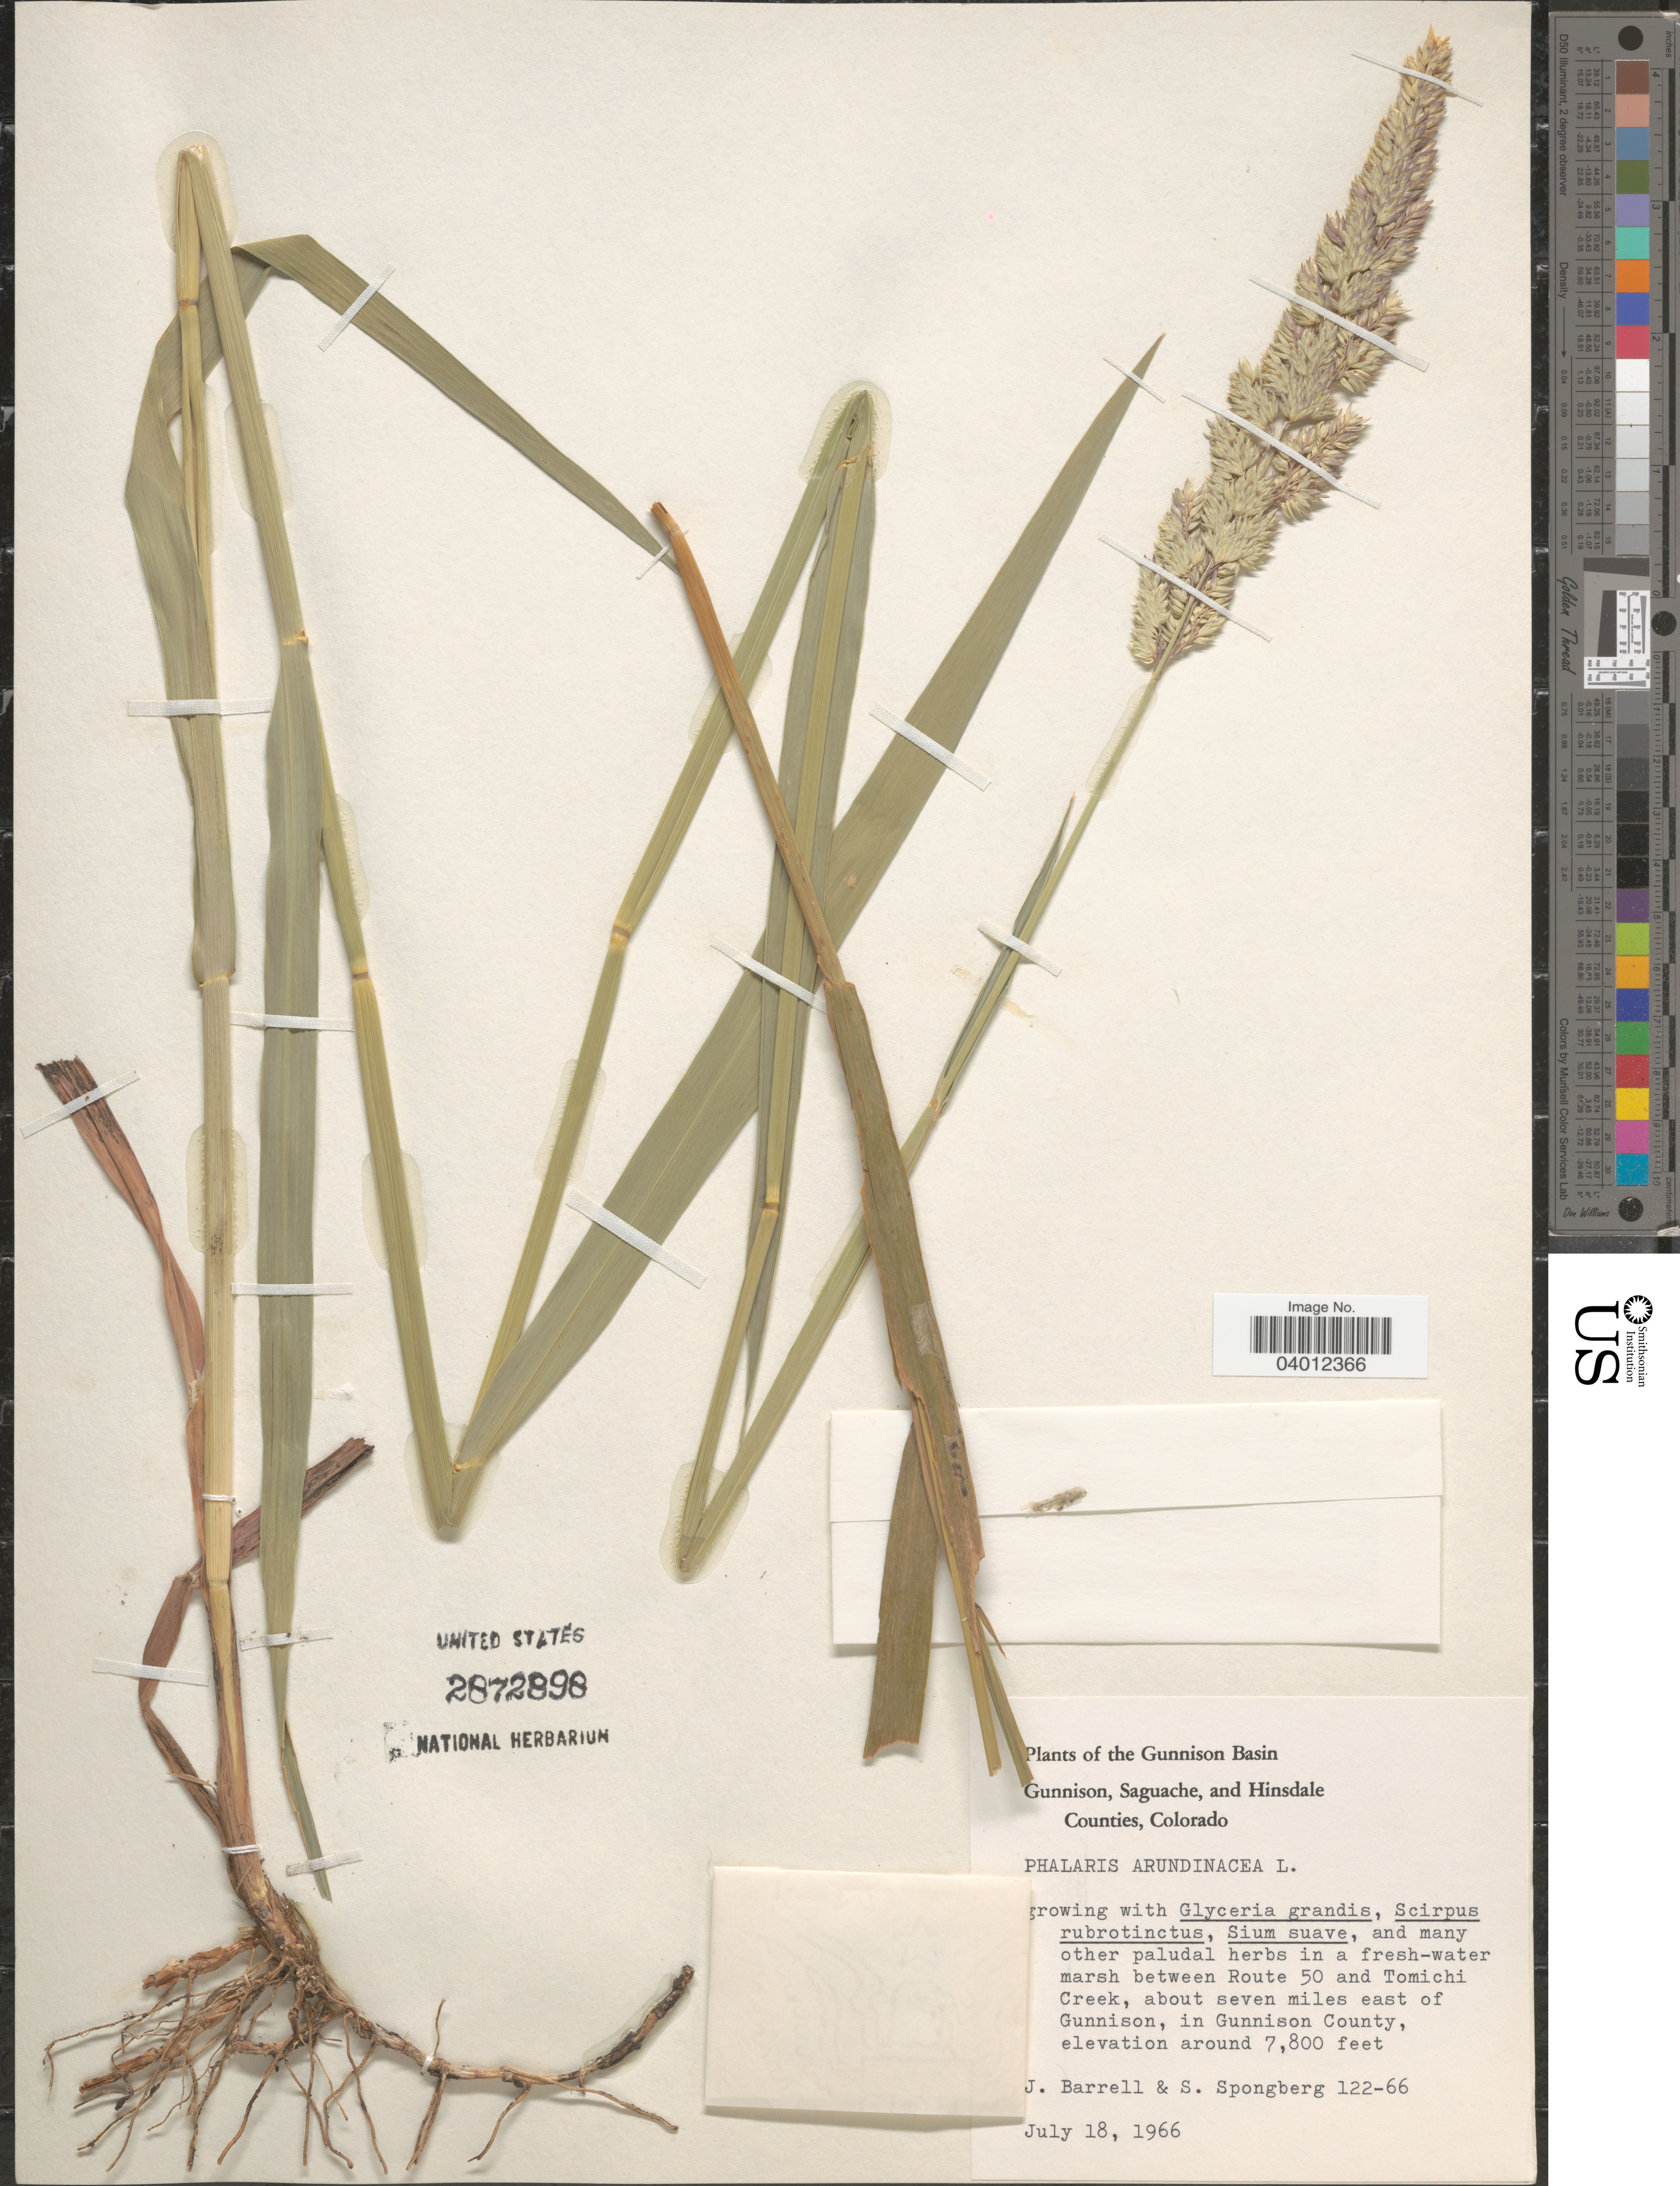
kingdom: Plantae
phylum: Tracheophyta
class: Liliopsida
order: Poales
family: Poaceae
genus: Phalaris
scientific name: Phalaris arundinacea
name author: L.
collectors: J. Barrell & S. A.Spongberg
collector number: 122-66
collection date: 1966-07-18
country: United States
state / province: Colorado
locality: The Gunnison Basin. Marsh between Route 50 and Tomichi Creek, about seven miles east of Gunnison, in Gunnison County.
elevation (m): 2377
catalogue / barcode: US 2872898